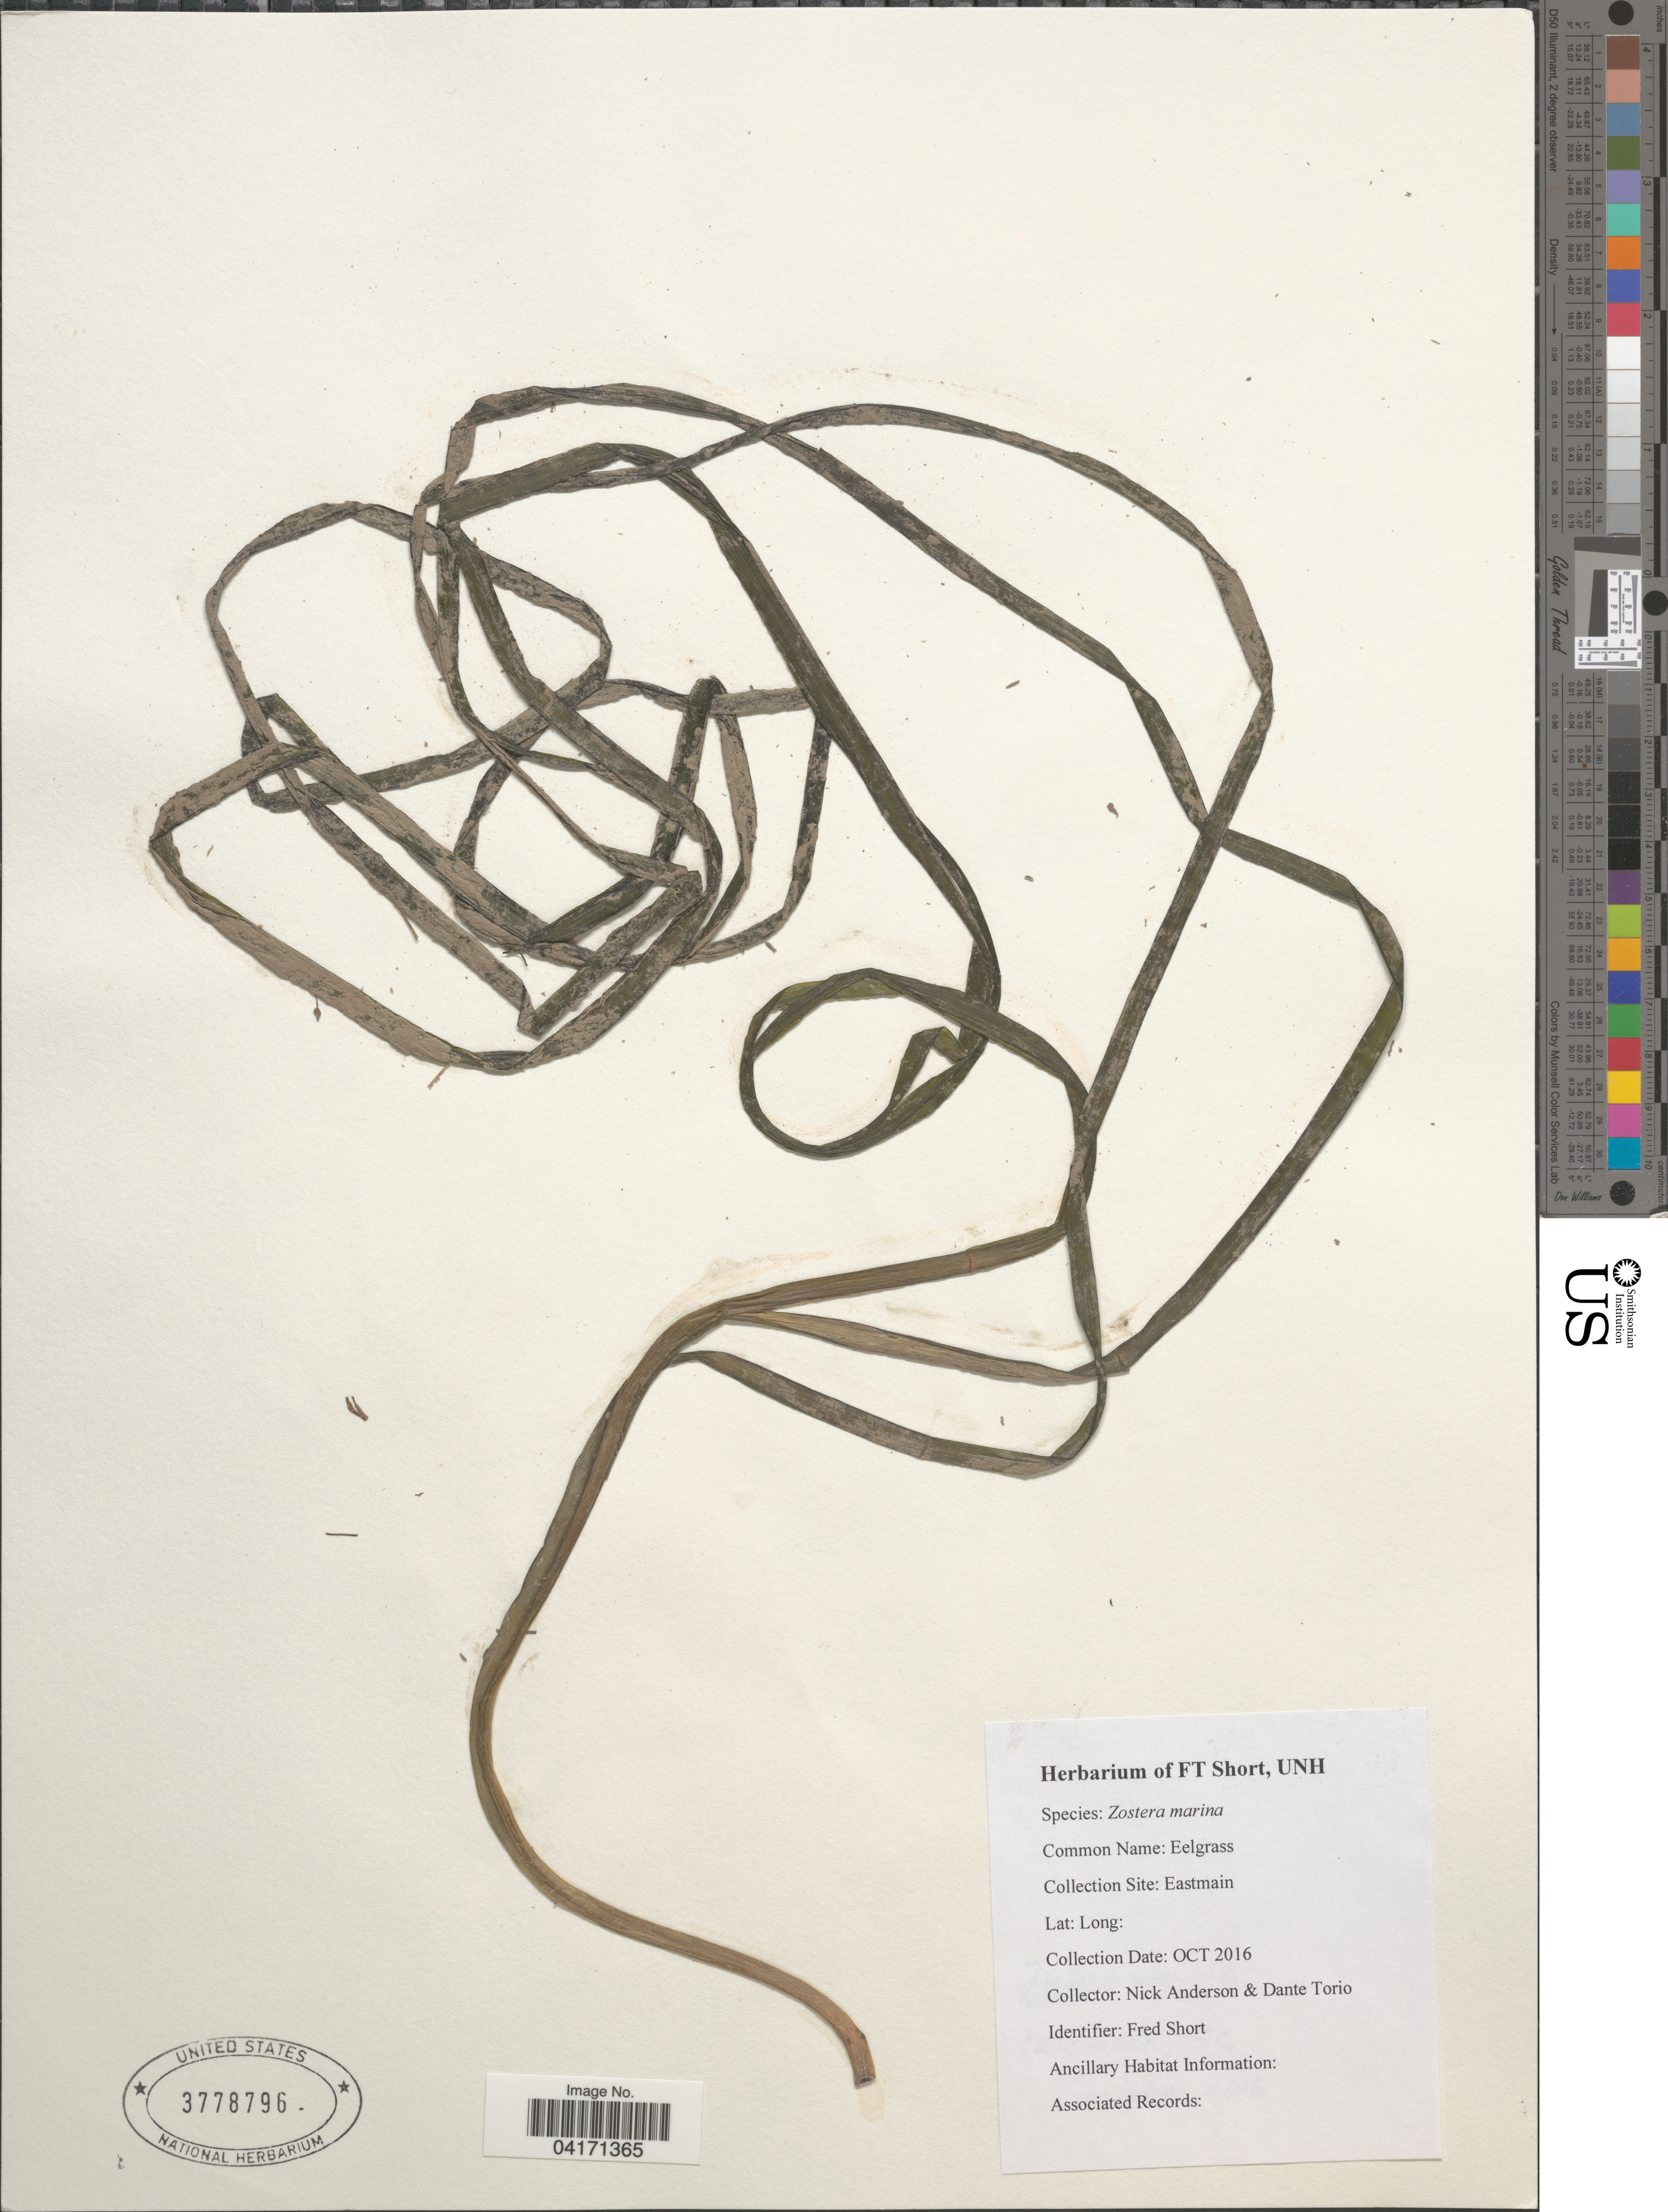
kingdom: Plantae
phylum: Tracheophyta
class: Liliopsida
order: Alismatales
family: Zosteraceae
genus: Zostera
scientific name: Zostera marina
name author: L.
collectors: N. Anderson & D. Torio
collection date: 2016-10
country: Canada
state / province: Quebec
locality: Eastmain.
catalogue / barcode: US 3778796